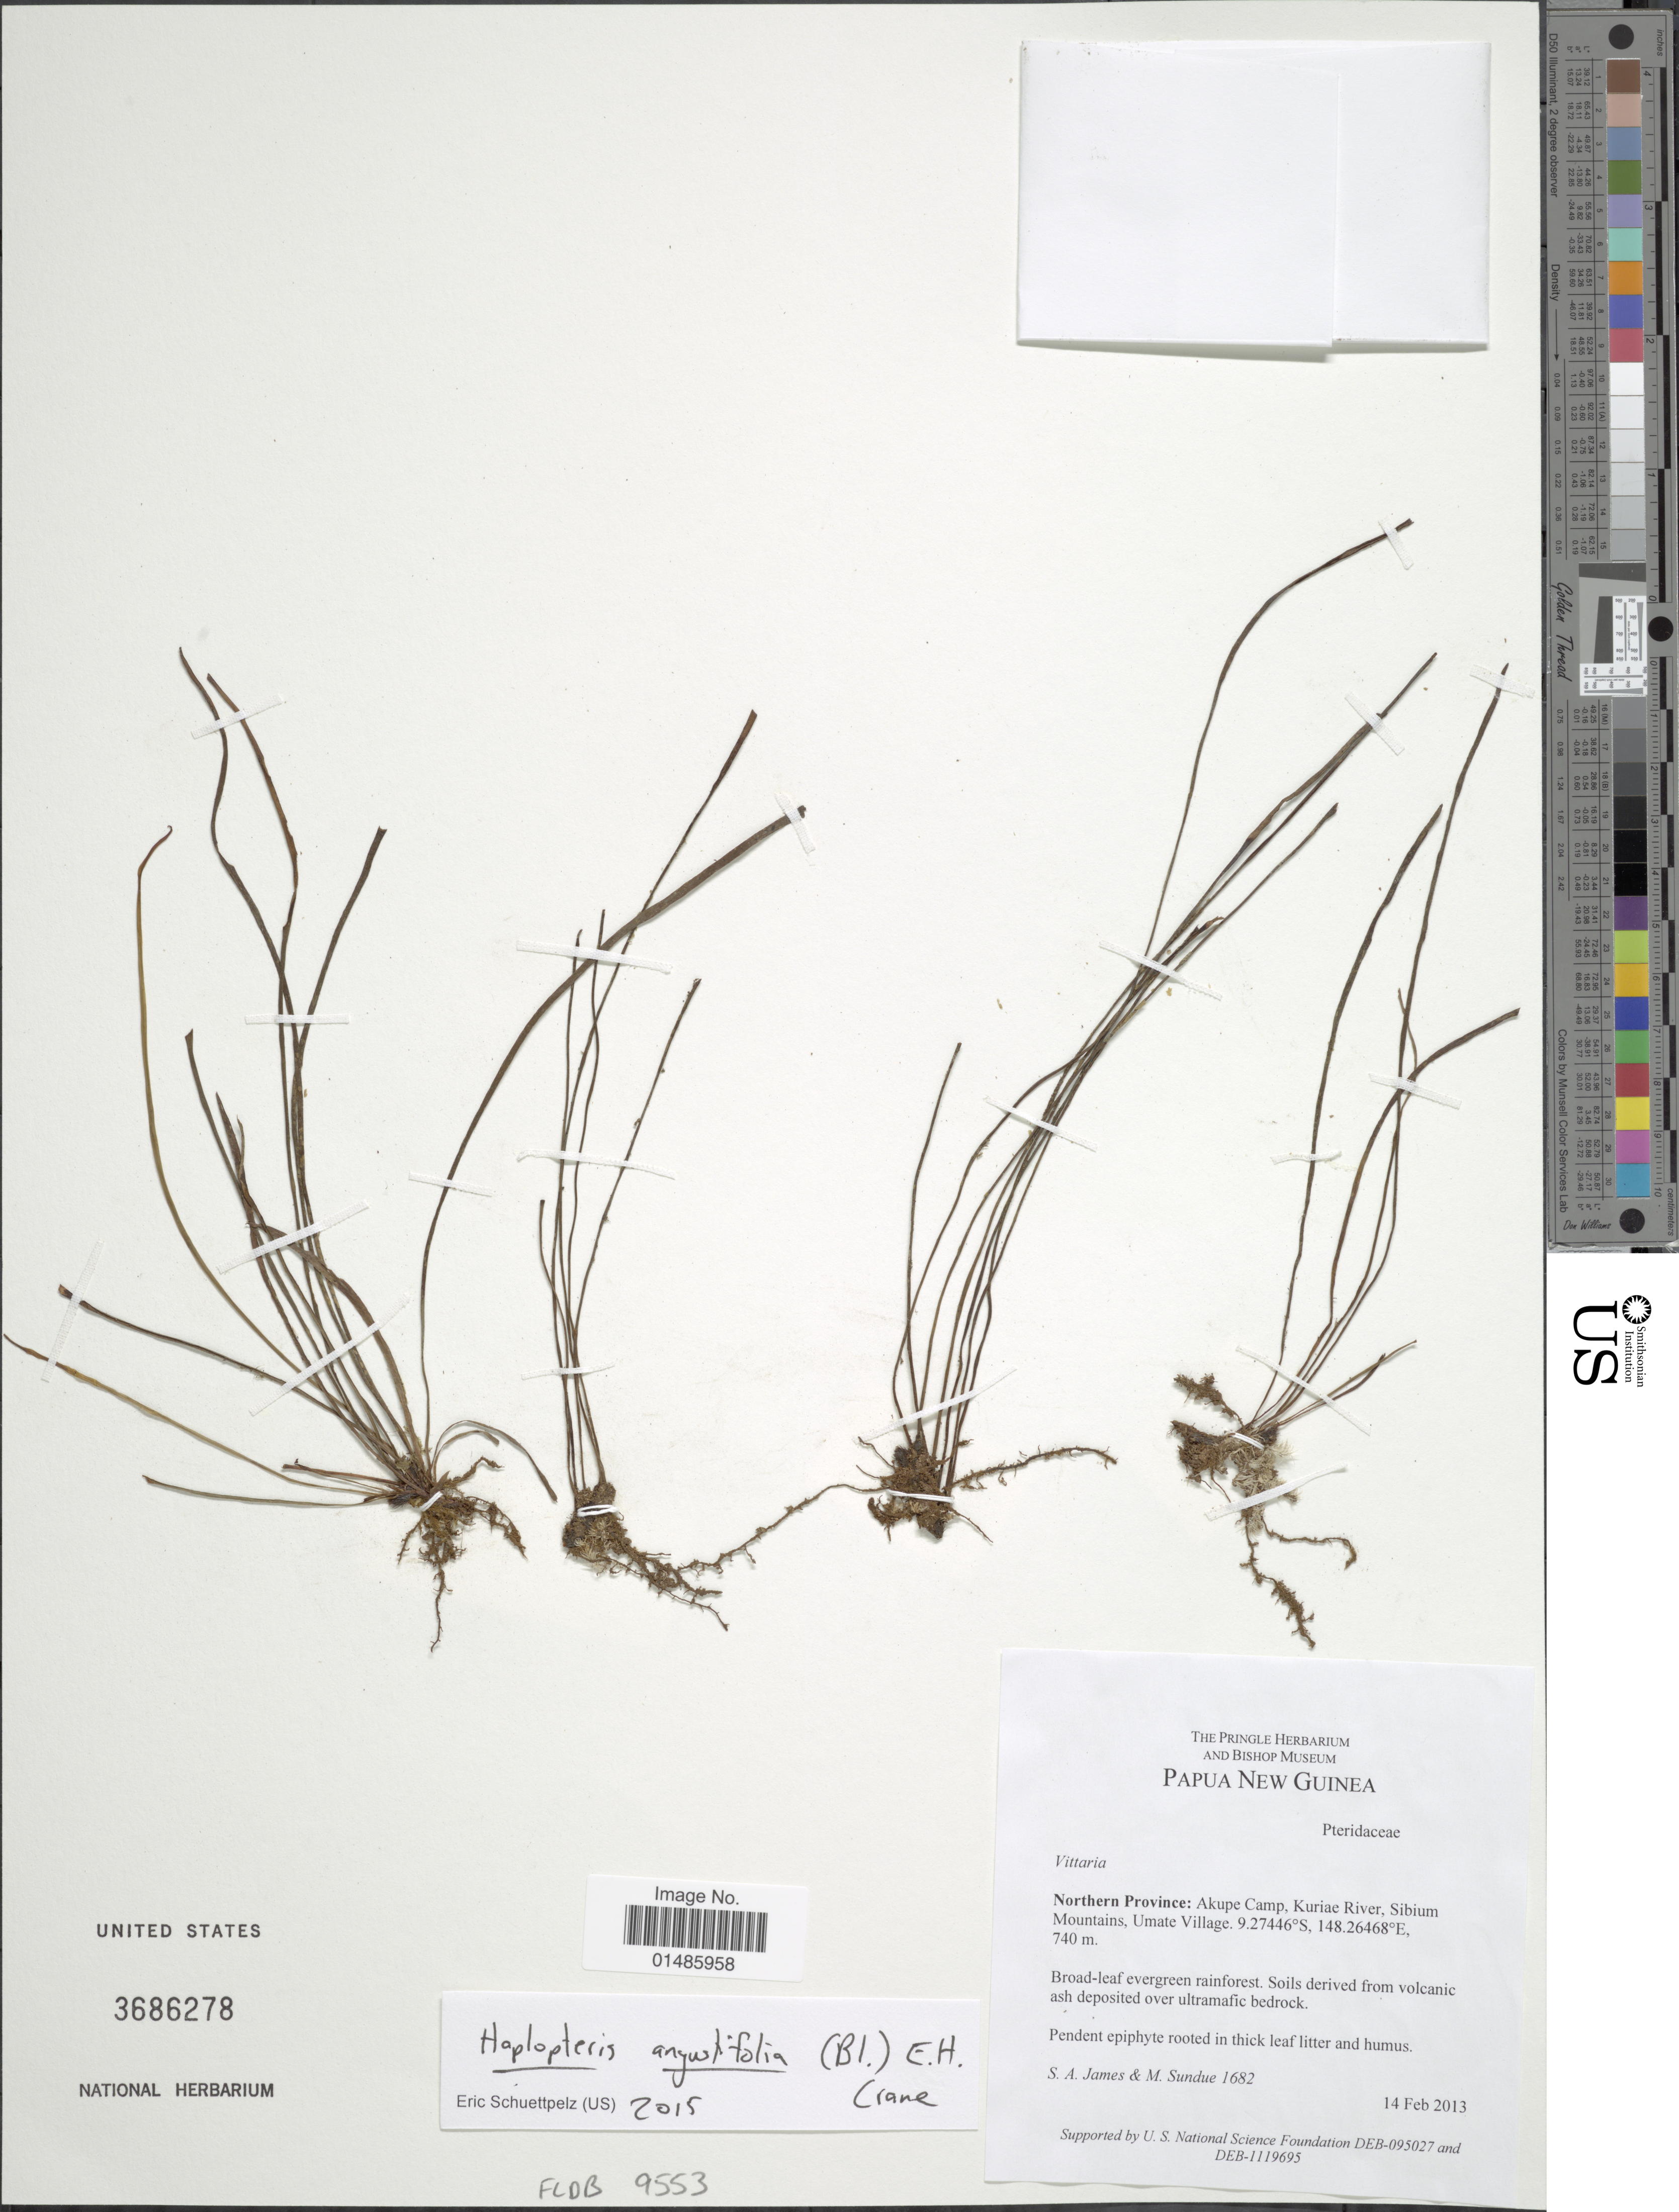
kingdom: Plantae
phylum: Tracheophyta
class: Polypodiopsida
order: Polypodiales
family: Pteridaceae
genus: Haplopteris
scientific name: Haplopteris angustifolia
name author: (Blume) E.H. Crane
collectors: S. James & M. Sundue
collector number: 1682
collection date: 2013-02-14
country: Papua New Guinea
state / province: Northern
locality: Akupe Camp, Kuriae River, Sibium Mountains, Umate Village.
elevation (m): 740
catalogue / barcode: US 3686278